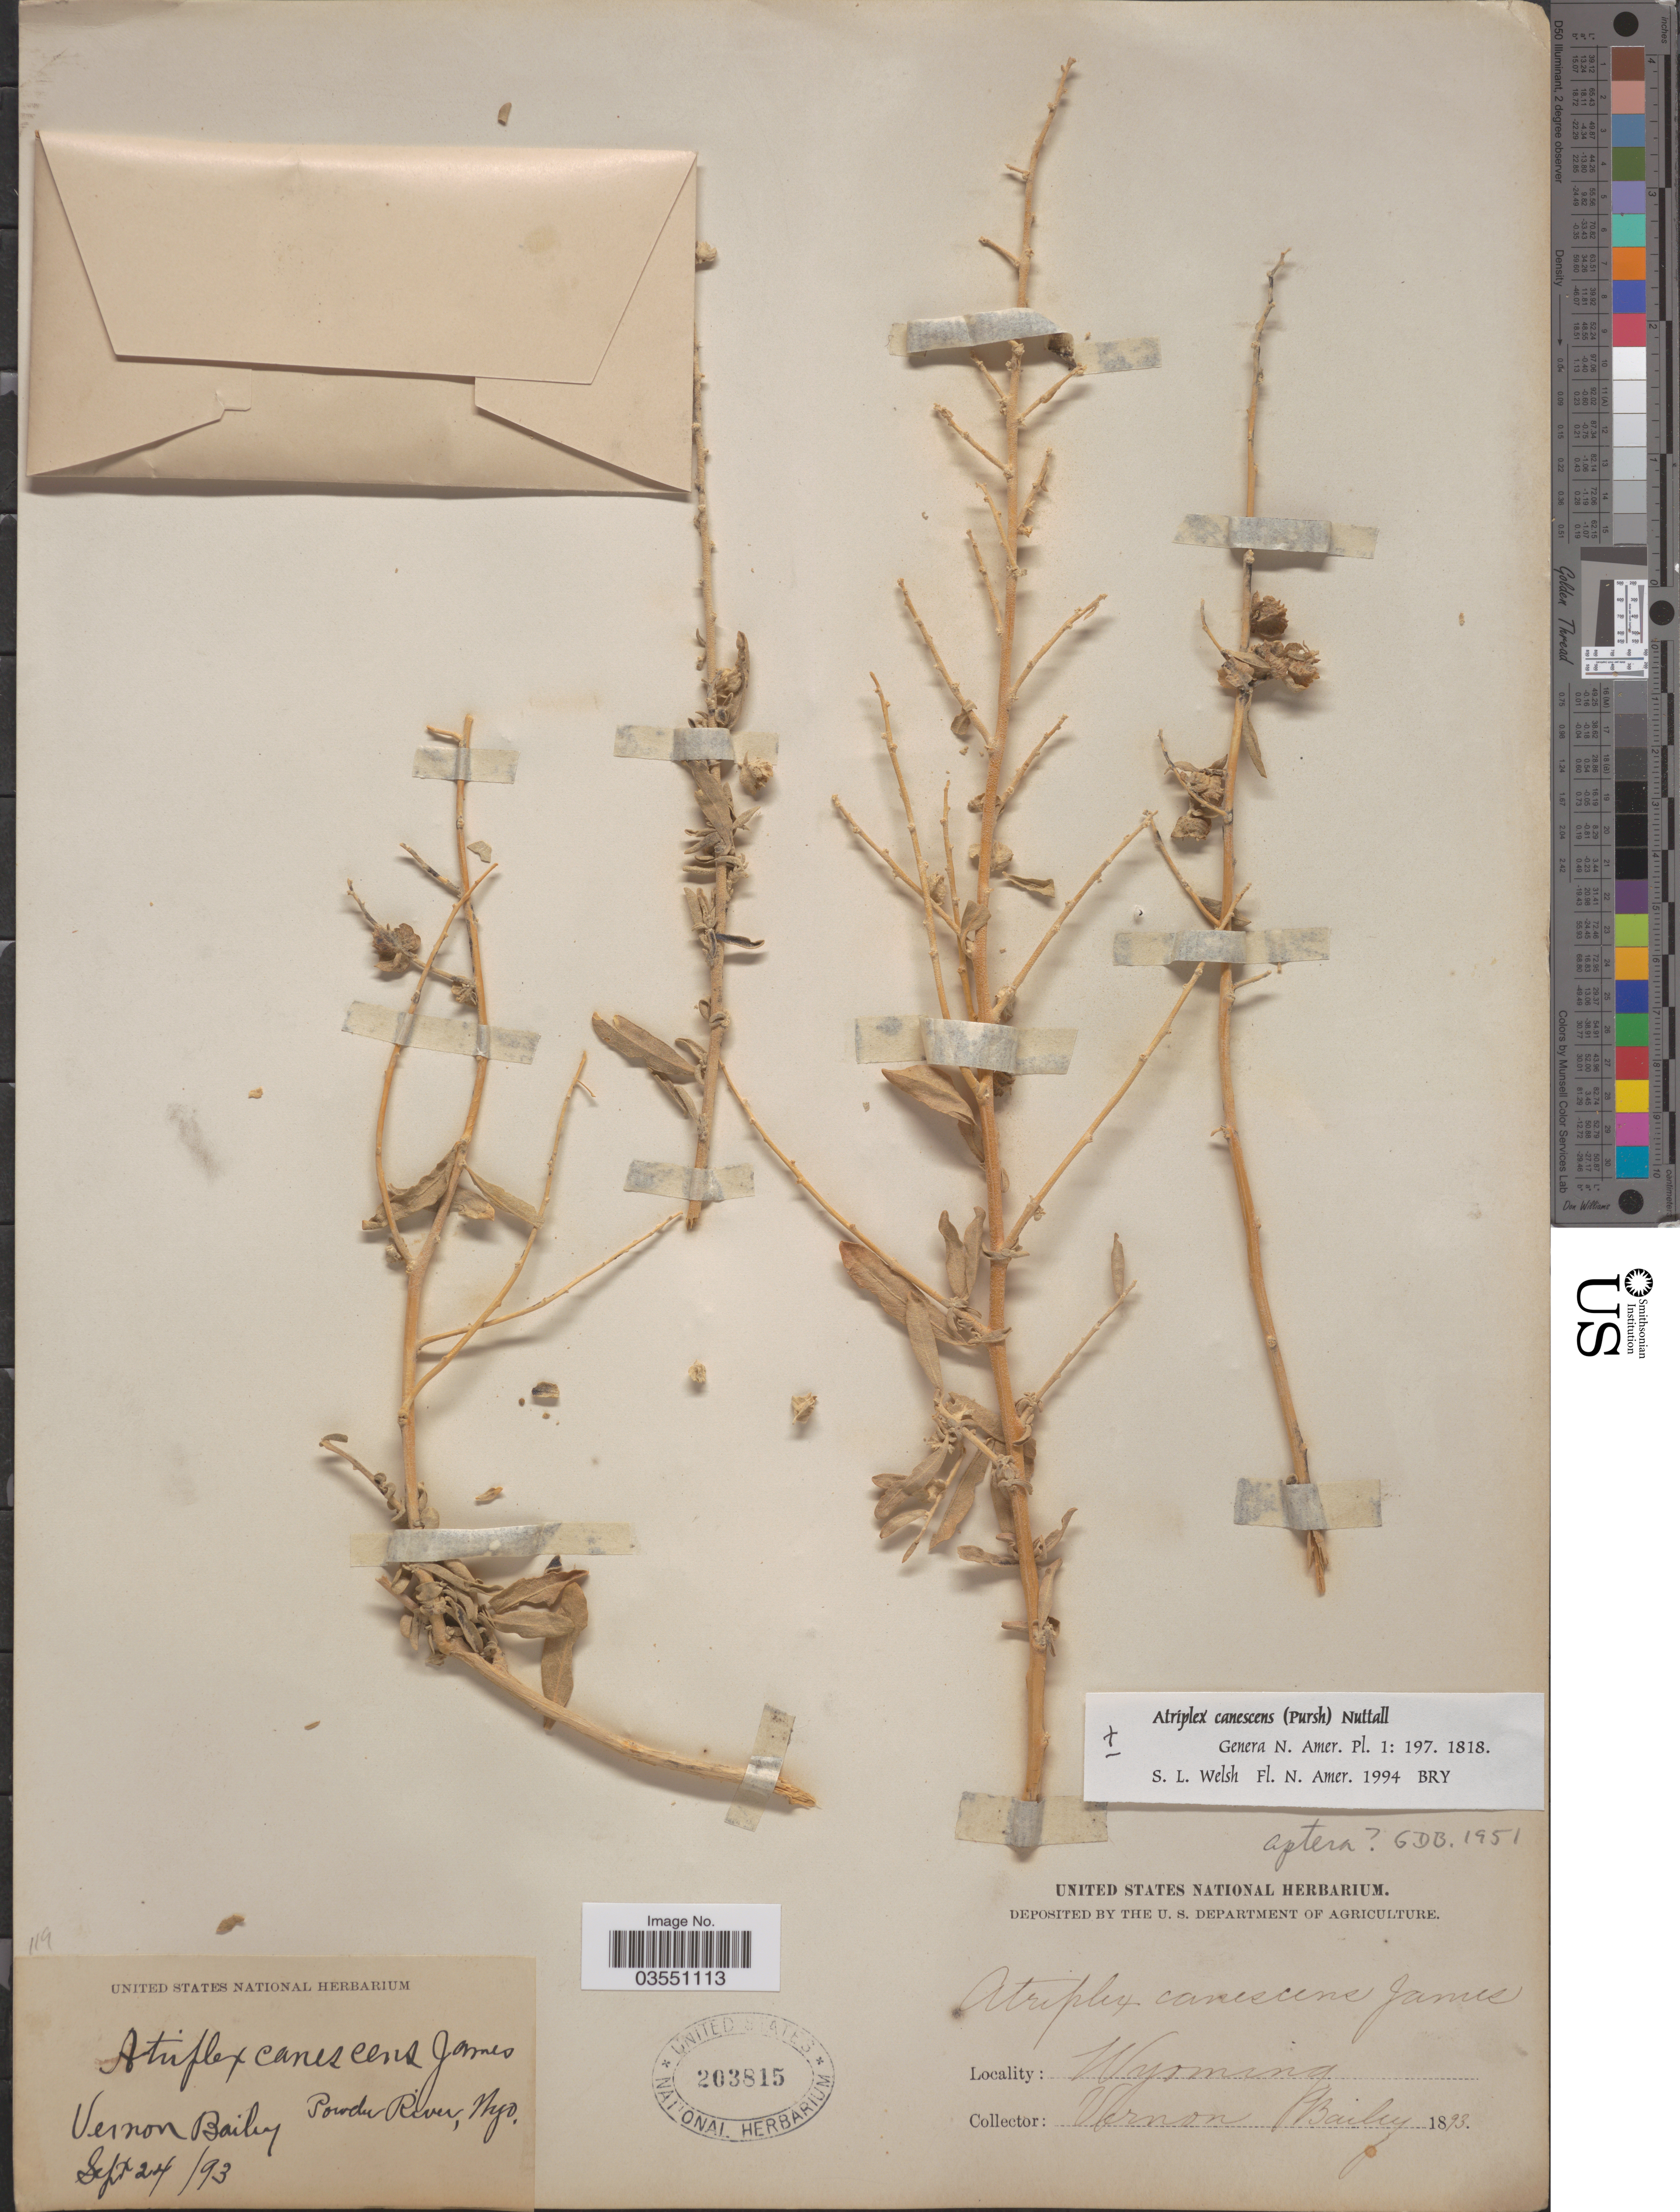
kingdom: Plantae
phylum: Tracheophyta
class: Magnoliopsida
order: Caryophyllales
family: Amaranthaceae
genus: Atriplex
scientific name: Atriplex canescens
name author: (Pursh) Nutt.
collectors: V. O. Bailey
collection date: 1893-09-24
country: United States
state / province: Wyoming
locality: Powder River.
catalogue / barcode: US 203815